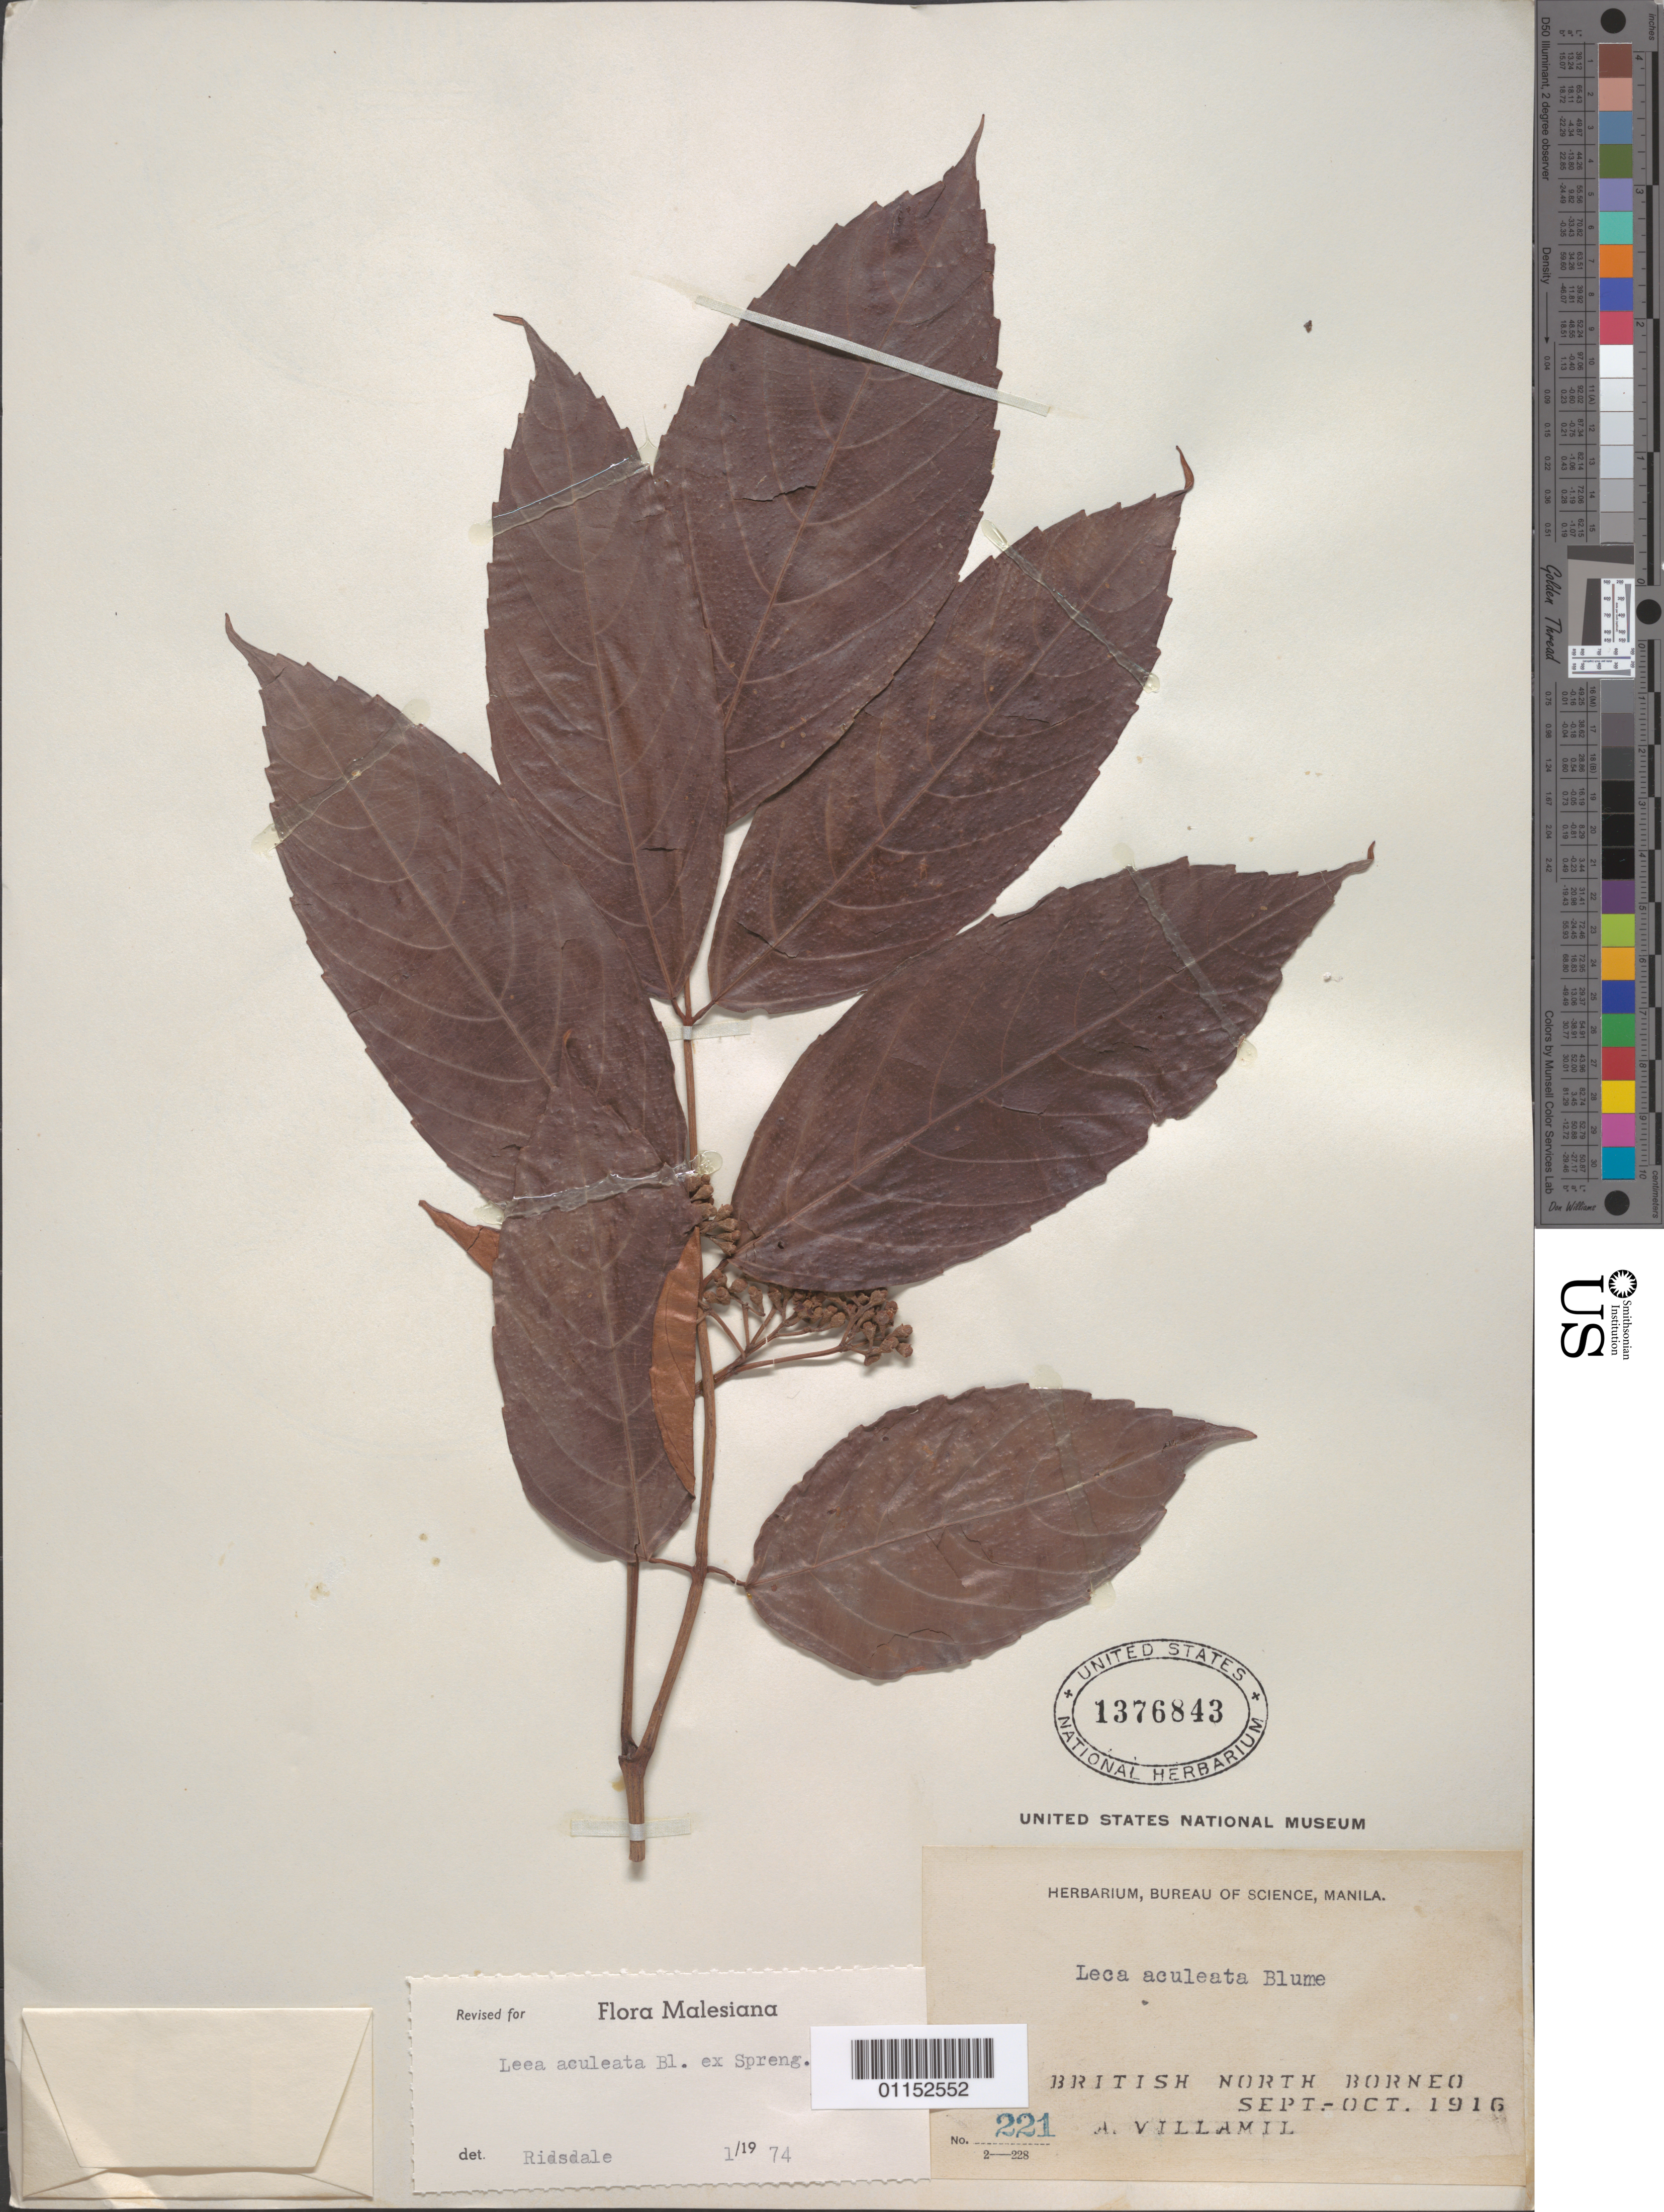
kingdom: Plantae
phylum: Tracheophyta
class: Magnoliopsida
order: Vitales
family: Vitaceae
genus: Leea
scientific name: Leea aculeata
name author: Blume ex Spreng.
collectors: A. Villamil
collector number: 221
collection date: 1916-09/1916-10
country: Indonesia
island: Borneo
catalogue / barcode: US 1376843